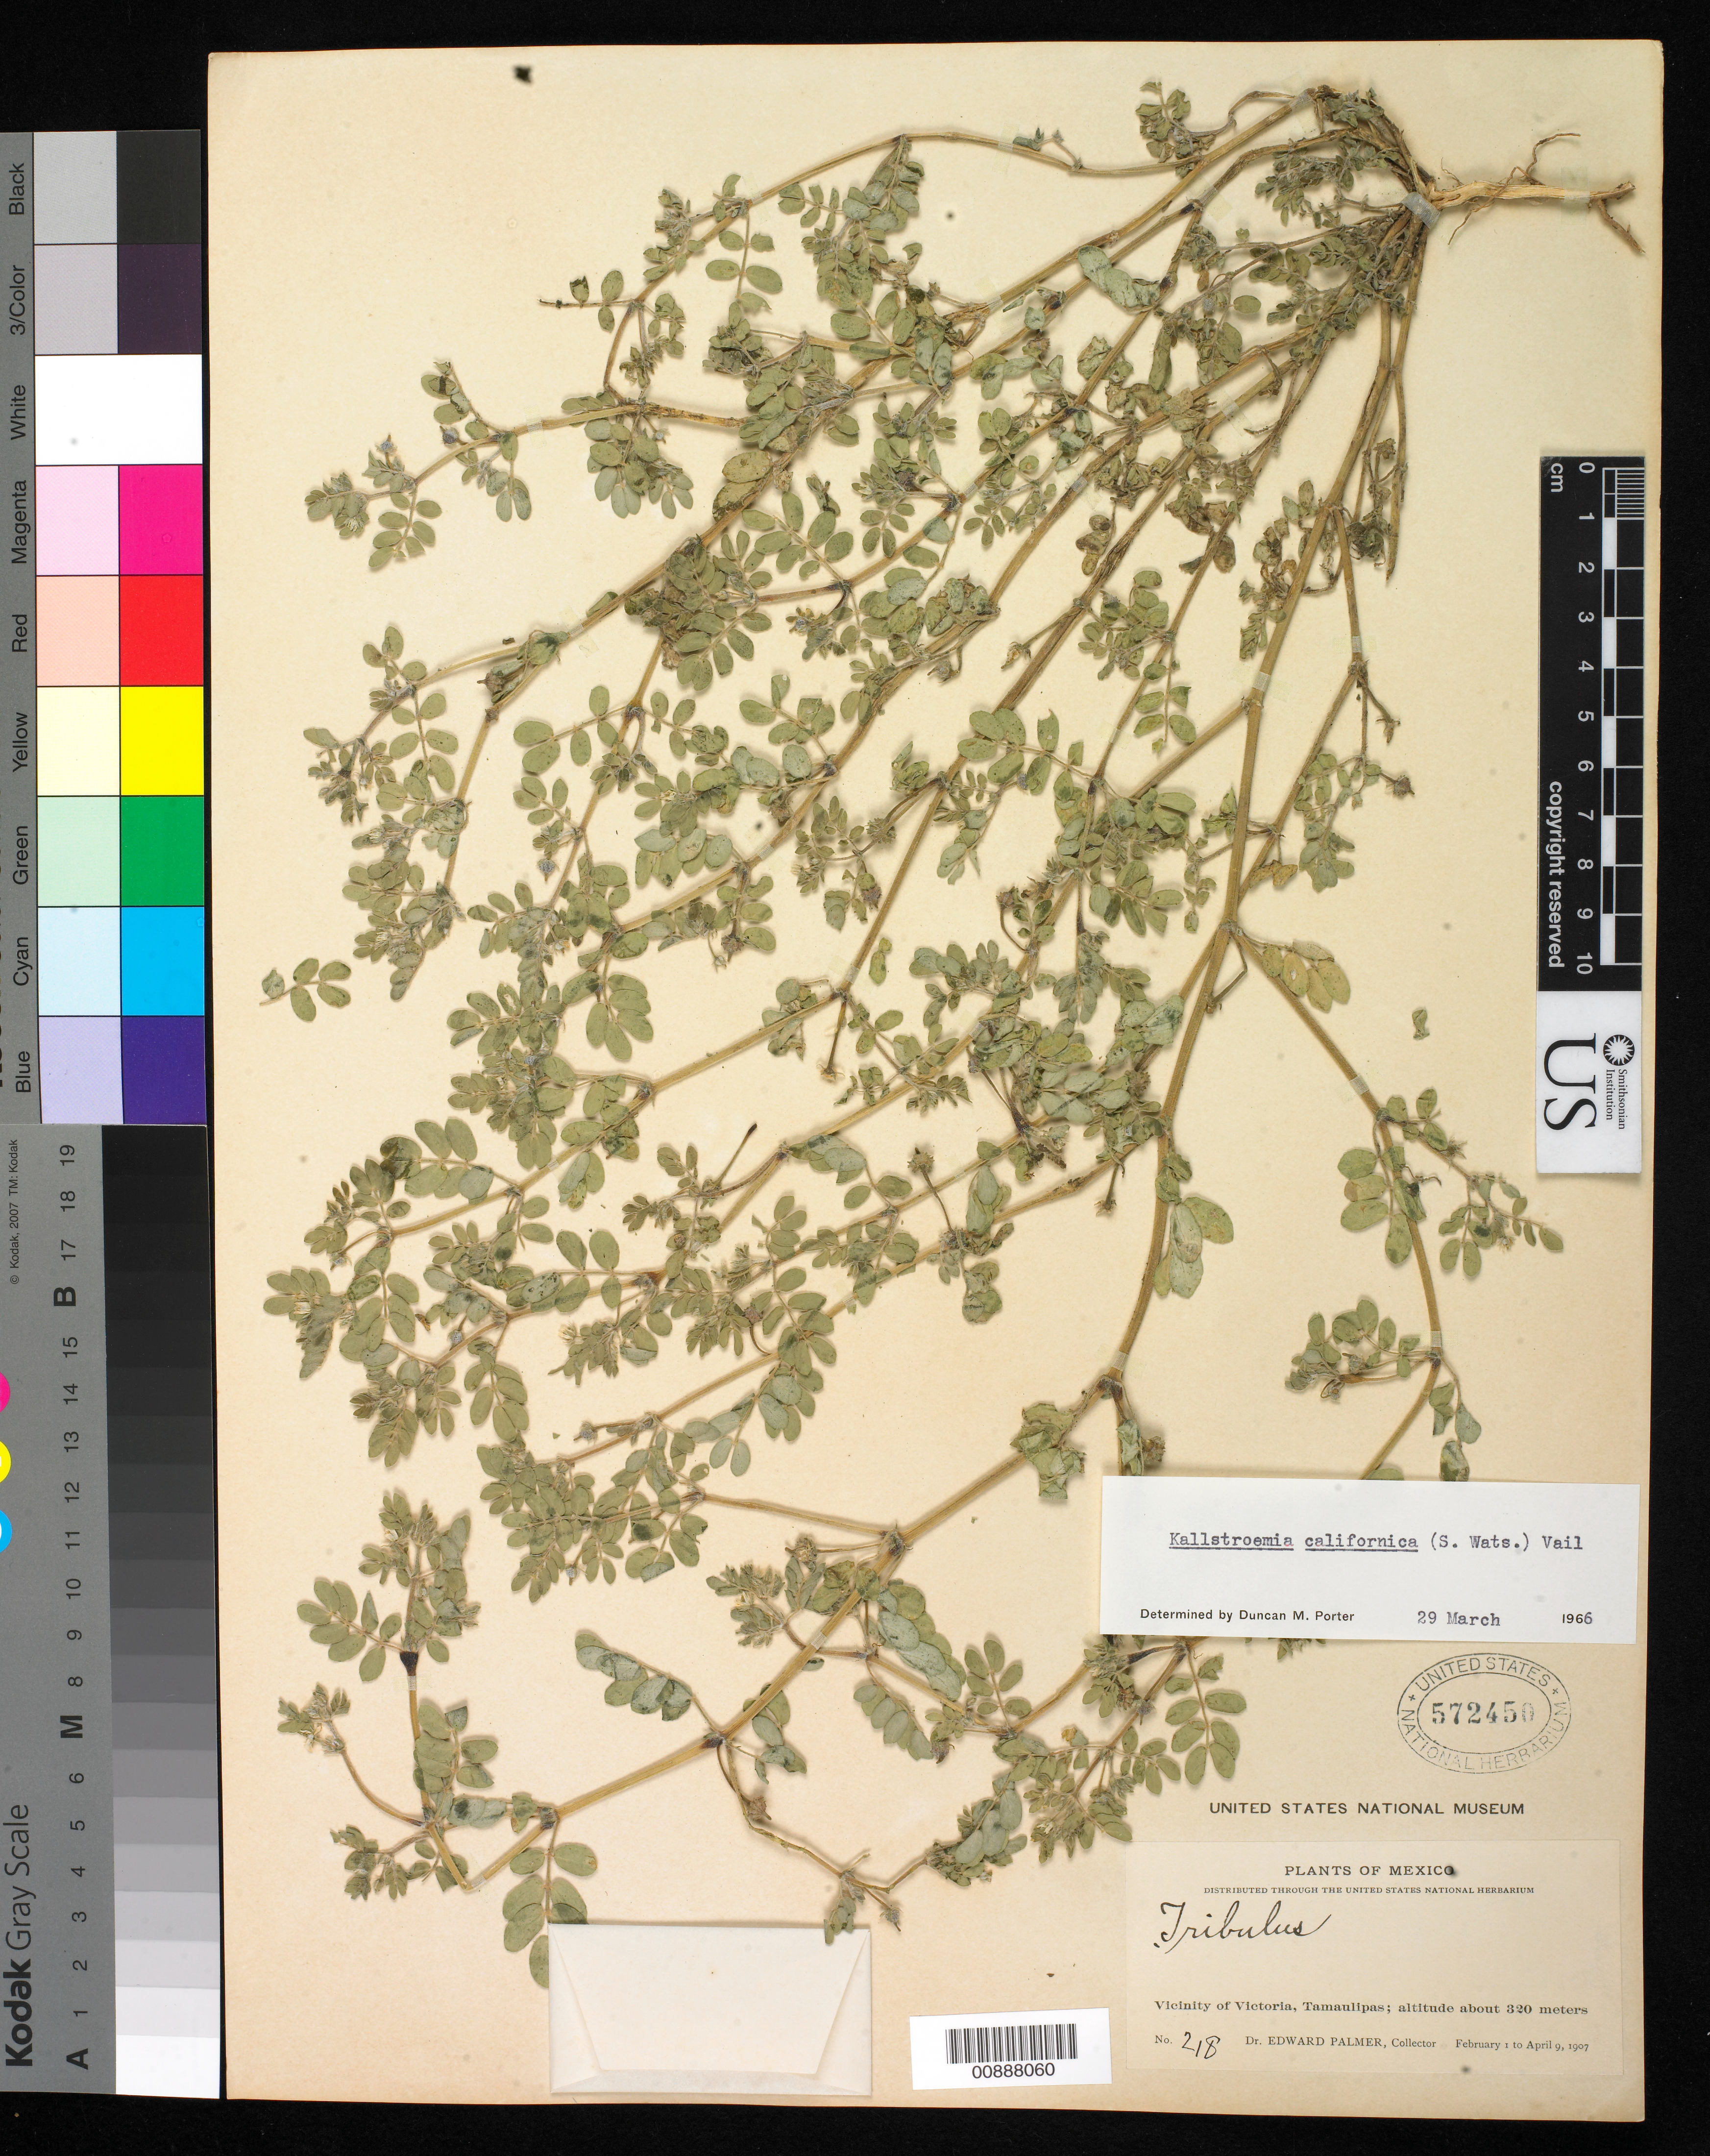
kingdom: Plantae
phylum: Tracheophyta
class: Magnoliopsida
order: Zygophyllales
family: Zygophyllaceae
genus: Kallstroemia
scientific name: Kallstroemia californica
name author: (S. Watson) Vail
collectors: E. Palmer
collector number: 218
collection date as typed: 01 Feb 1907 to 09 Apr 1907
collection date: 1907-02-01/1907-04-09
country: Mexico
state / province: Tamaulipas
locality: Vicinity of Victoria.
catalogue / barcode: US 572450